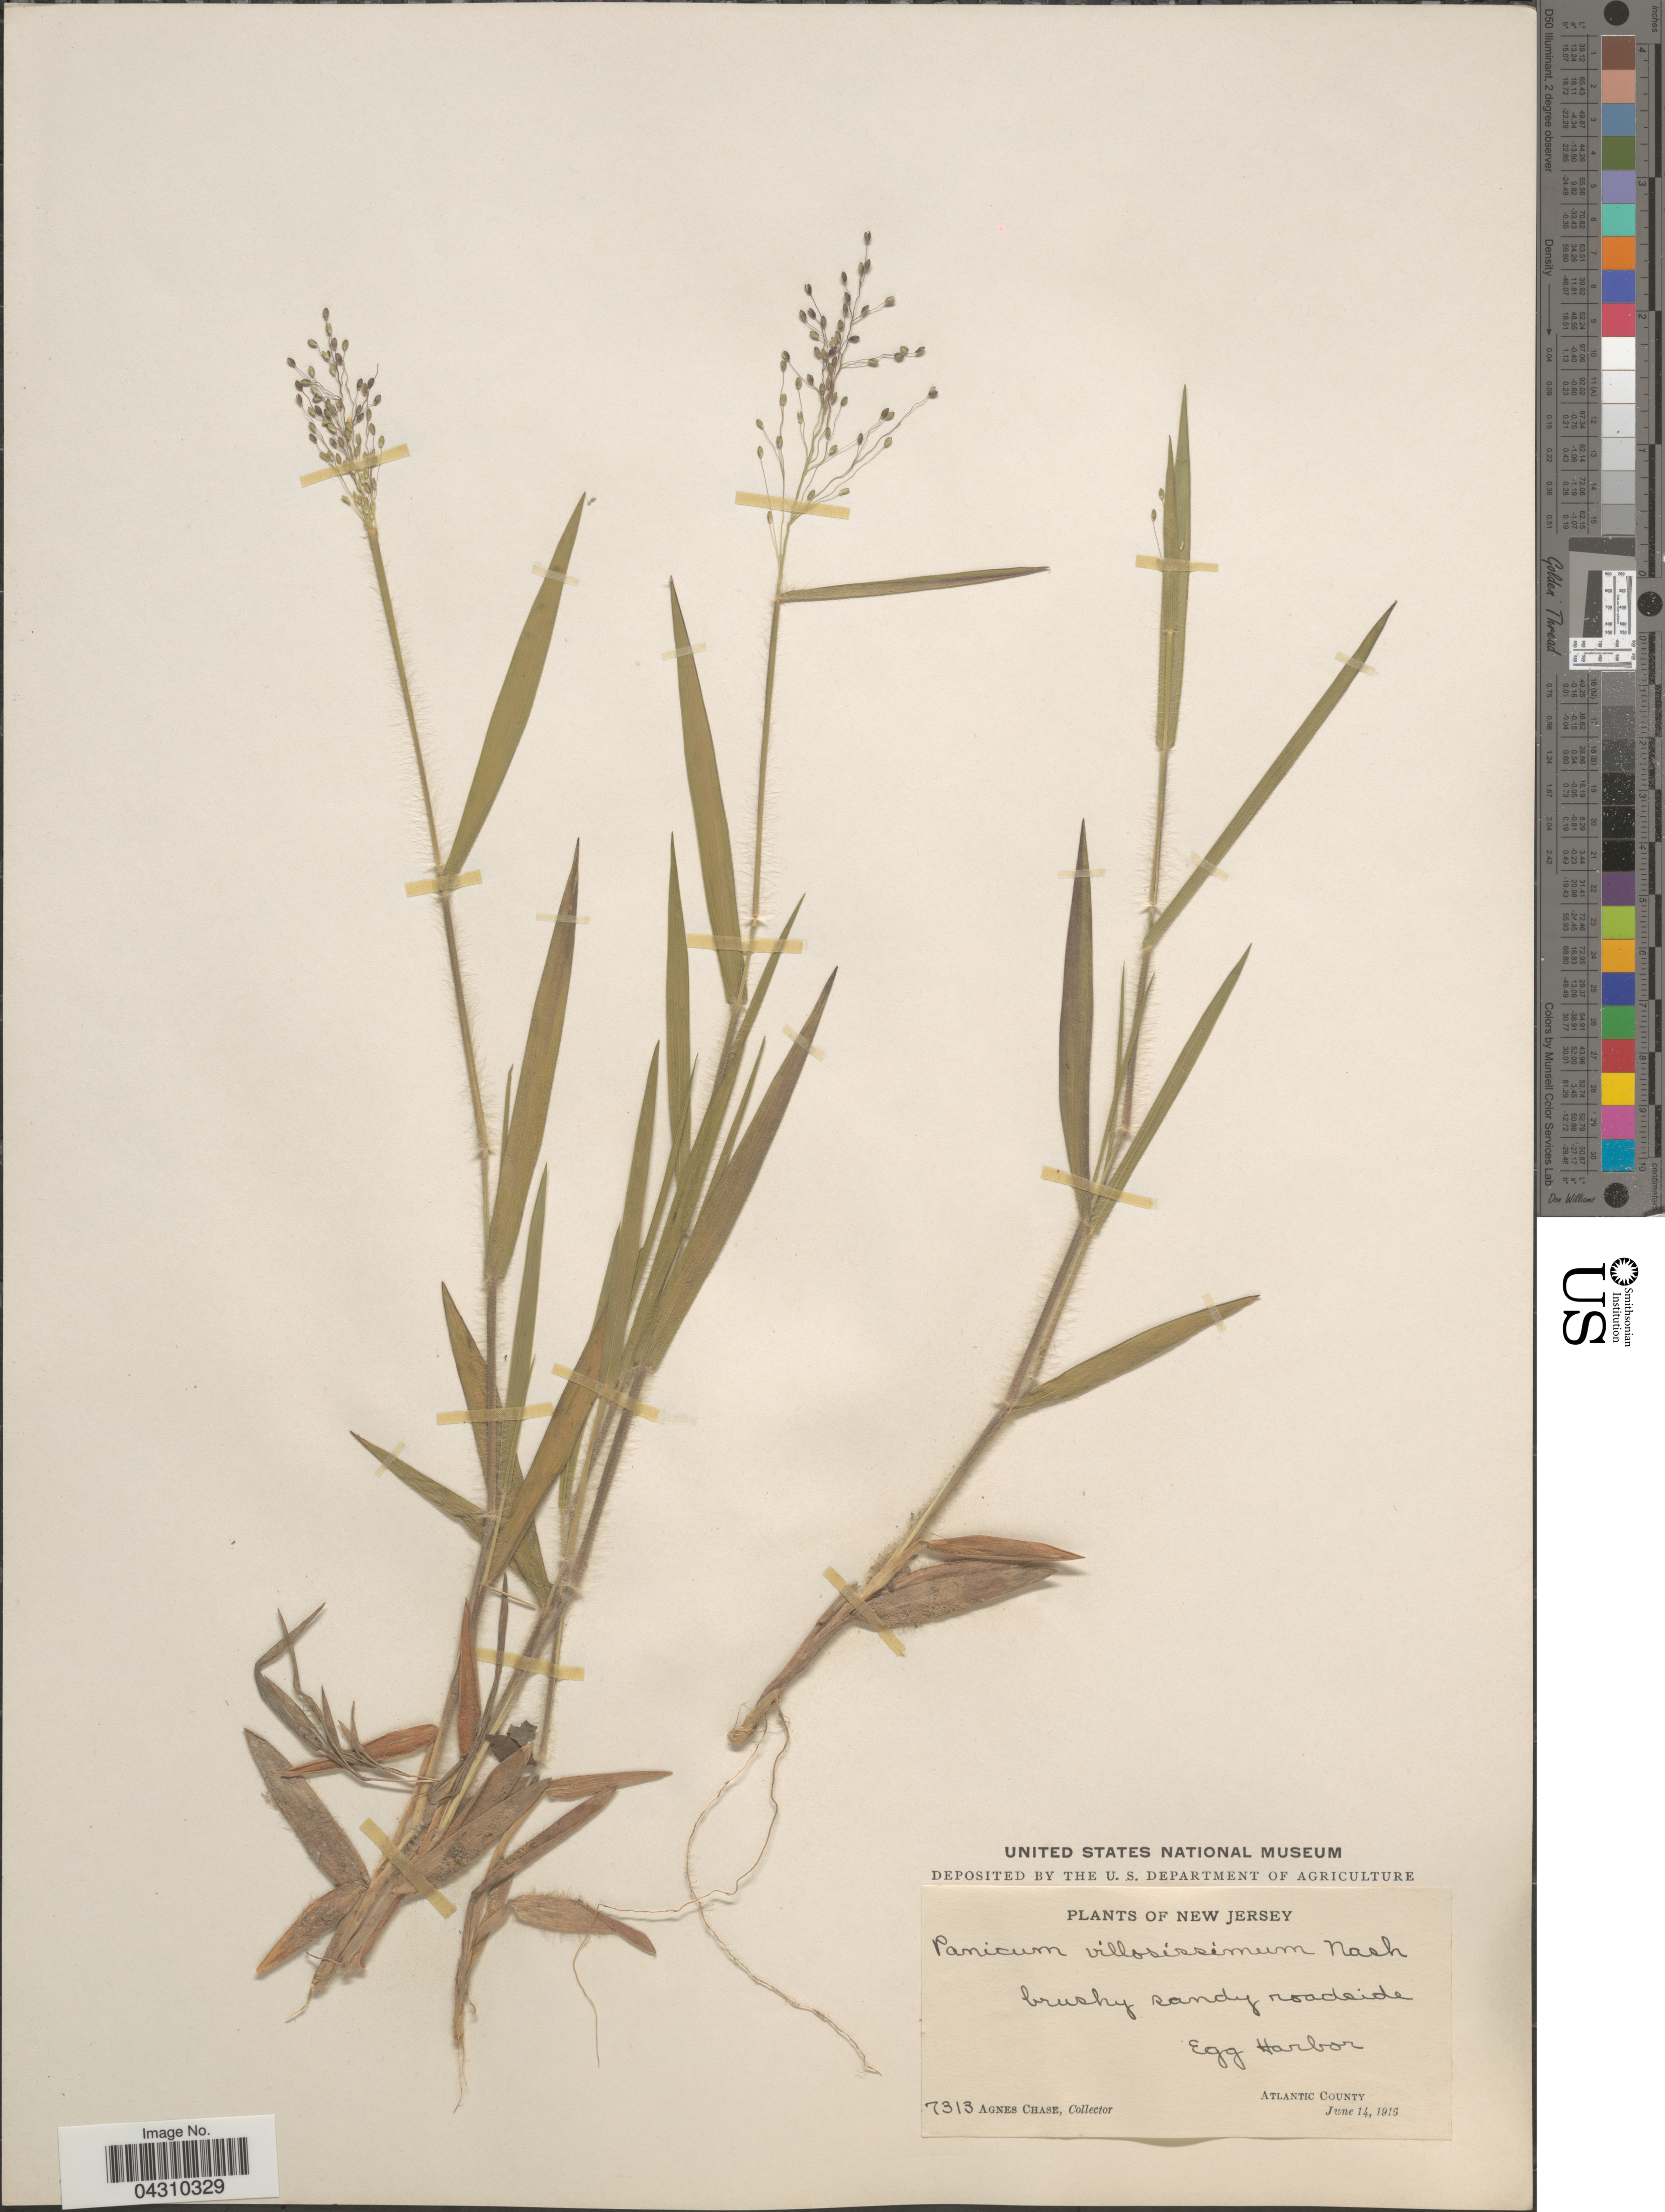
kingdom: Plantae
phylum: Tracheophyta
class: Liliopsida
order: Poales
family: Poaceae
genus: Dichanthelium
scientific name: Dichanthelium acuminatum var. acuminatum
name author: (Sw.) Gould & C.A. Clark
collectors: A. Chase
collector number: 7313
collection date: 1916-06-14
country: United States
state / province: New Jersey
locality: Brushy sandy roadside Egg Harbor. Atlantic County.